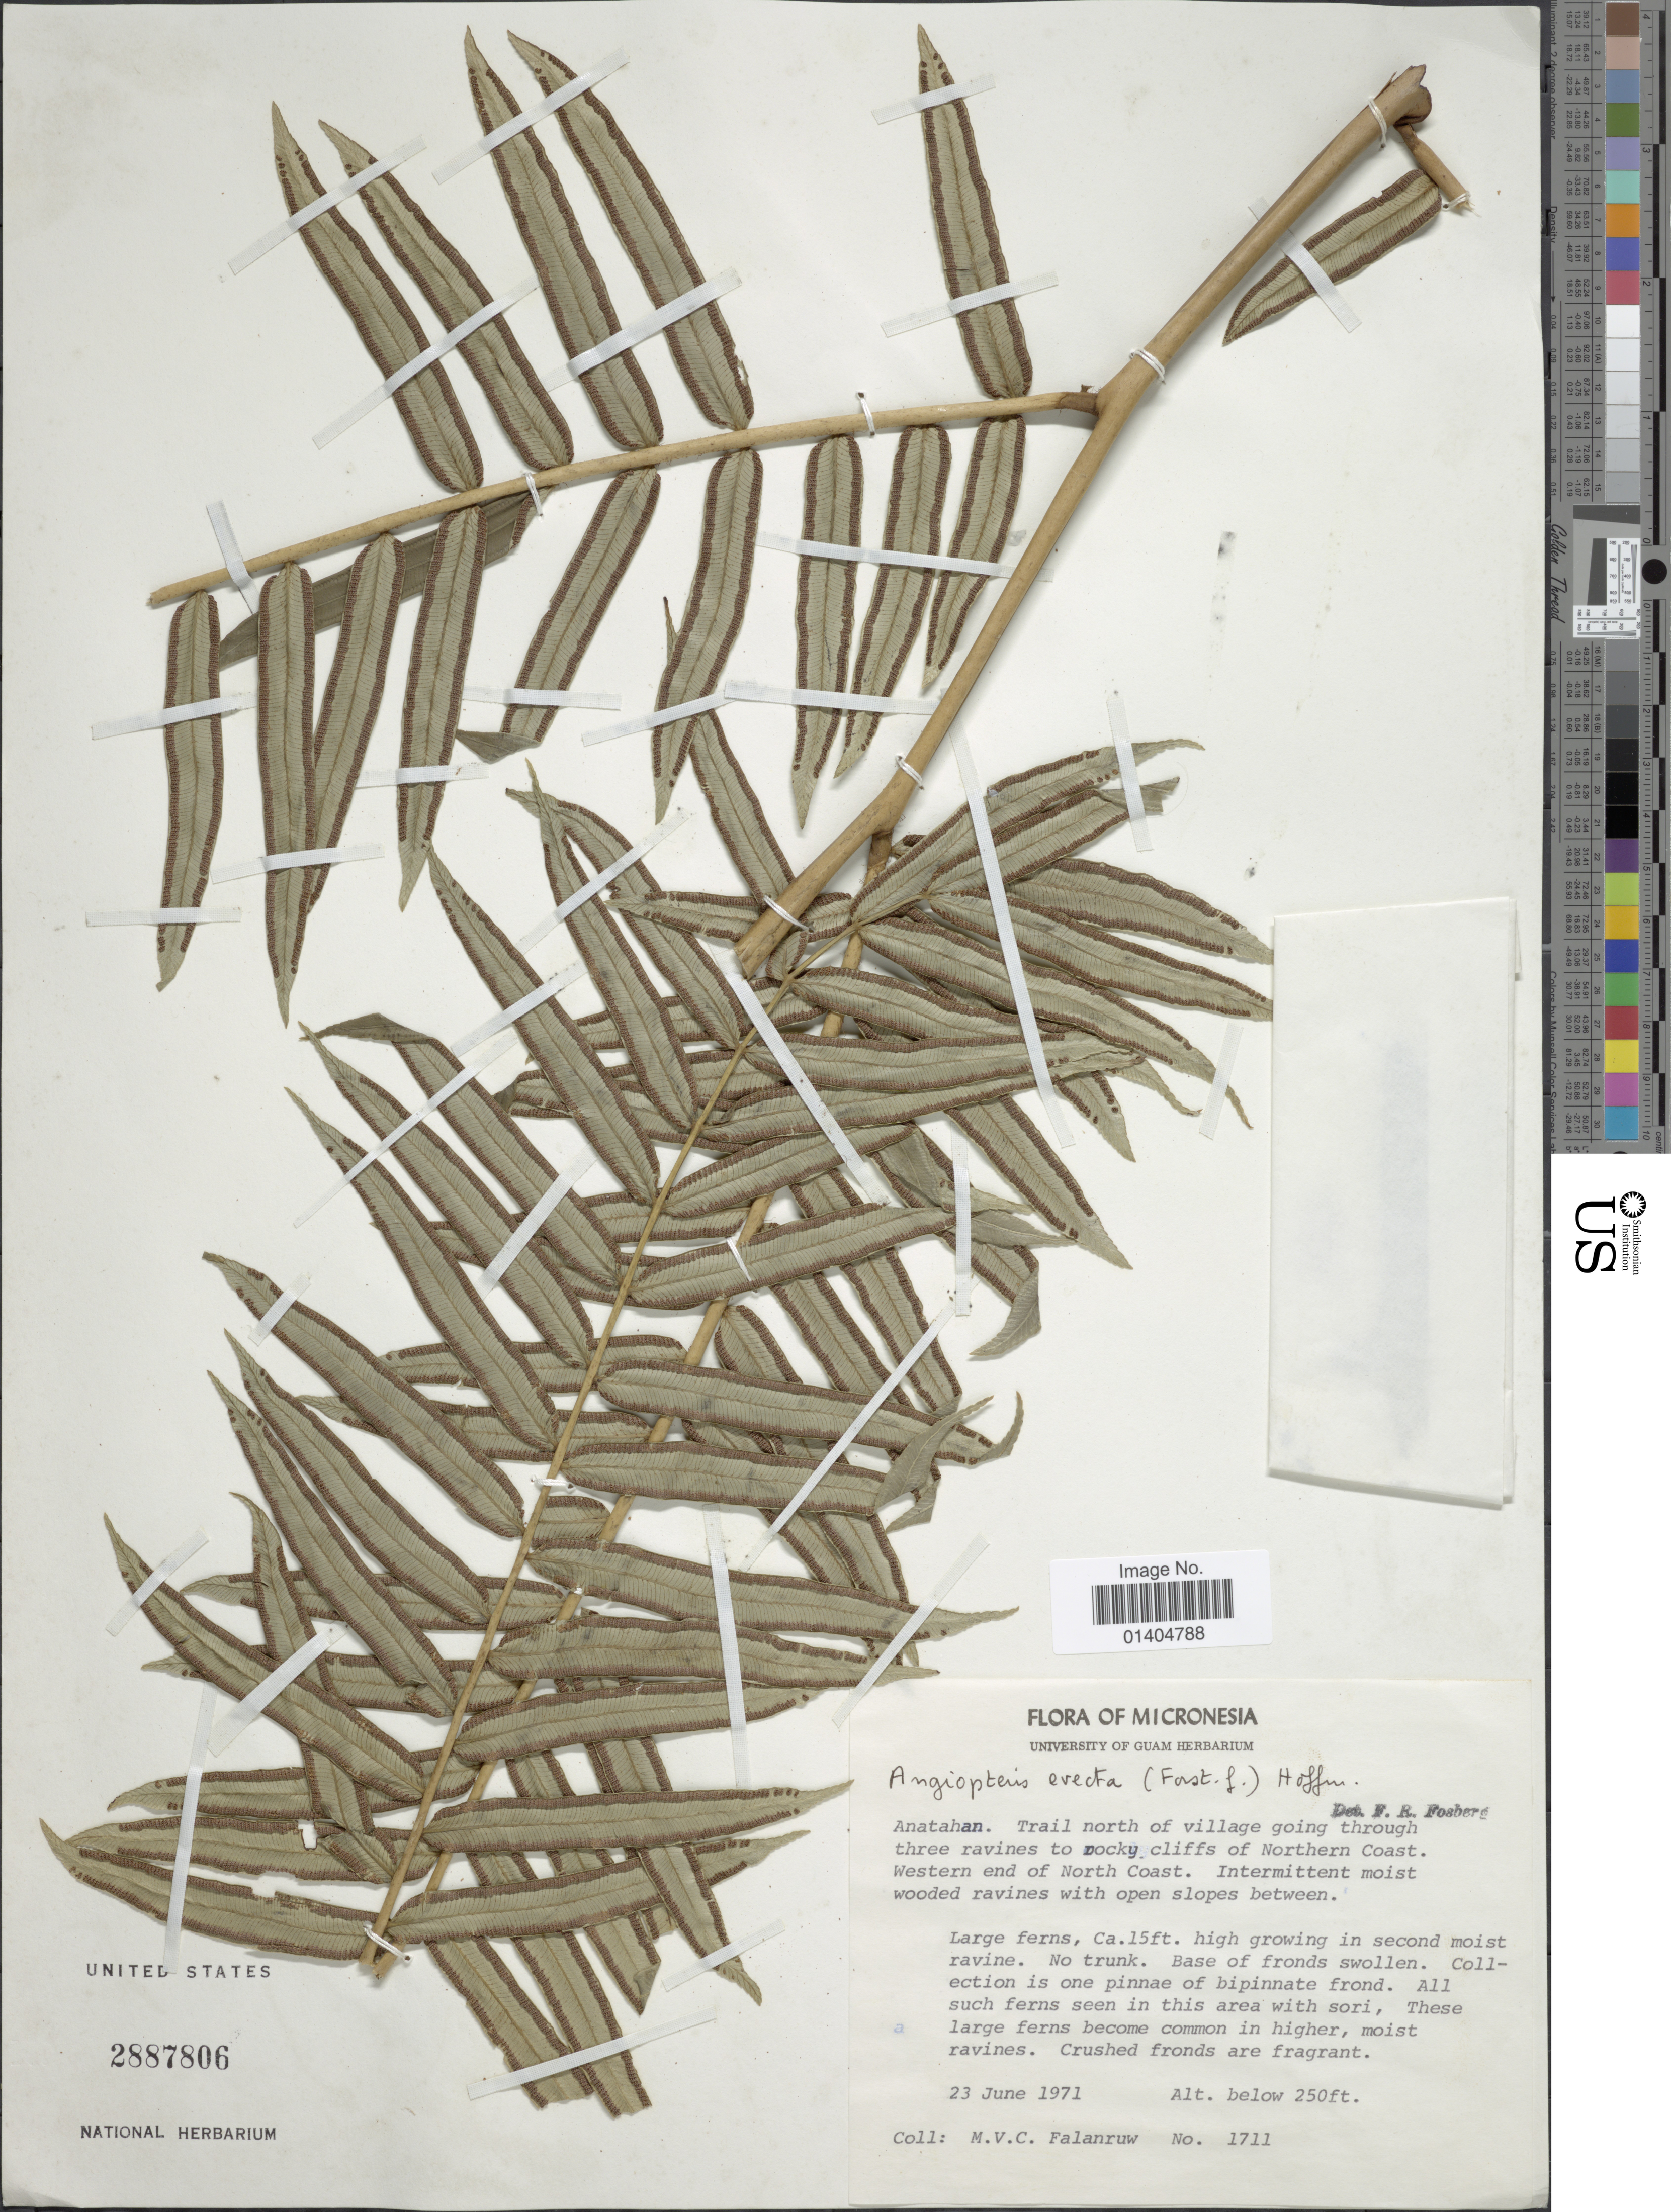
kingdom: Plantae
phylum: Tracheophyta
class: Polypodiopsida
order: Marattiales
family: Marattiaceae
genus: Angiopteris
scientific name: Angiopteris evecta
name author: (G. Forst.) Hoffm.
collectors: M. V. Falanruw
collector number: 1711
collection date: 1971-06-23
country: Micronesia, Federated States of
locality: Micronesia Guam Anatahan. Trail north of village going through three ravines to rocky cliffs of Northern Coast. Western end of North Coast. Intermittent moist wooded ravines with open slopes between.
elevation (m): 76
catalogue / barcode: US 2887806